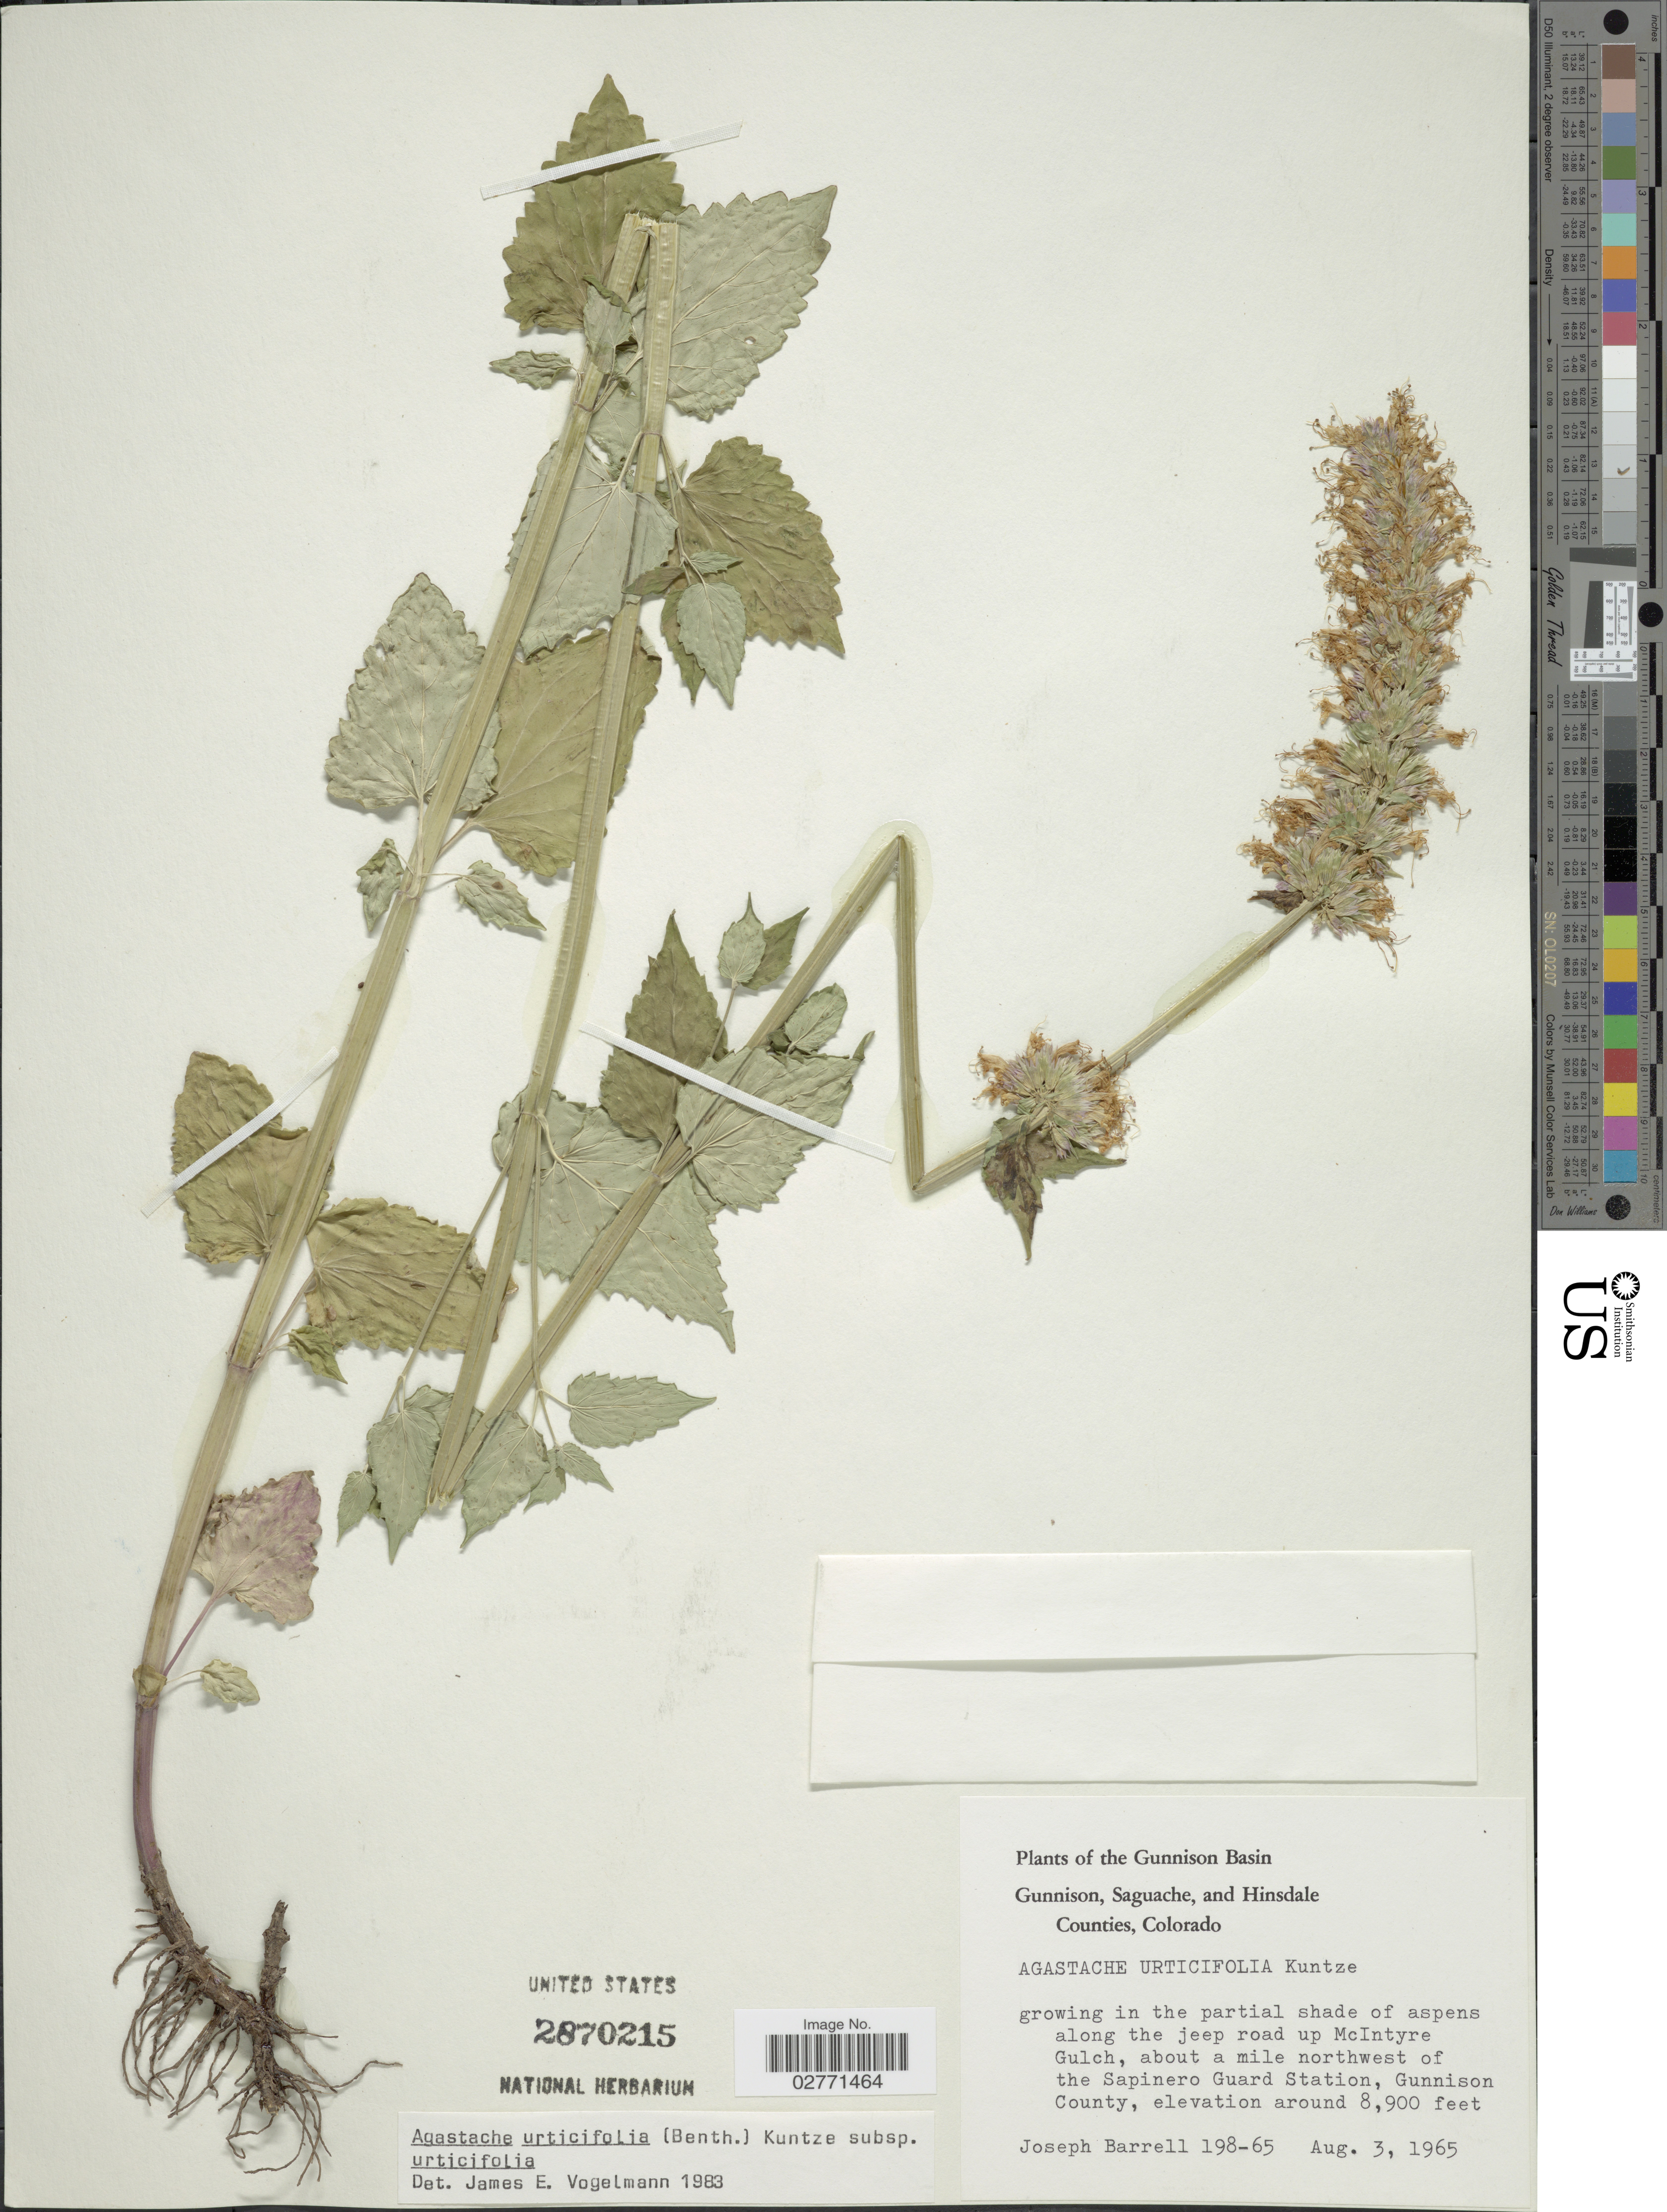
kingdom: Plantae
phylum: Tracheophyta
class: Magnoliopsida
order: Lamiales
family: Lamiaceae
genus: Agastache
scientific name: Agastache urticifolia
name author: (Benth.) Kuntze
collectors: J. Barrell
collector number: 198-65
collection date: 1965-08-03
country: United States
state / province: Colorado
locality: Gunnison Basin. Growing in the partial shade of aspens along the jeep road up McIntyre Gulch, about a mile northwest of the Sapinero Guard Station, Gunnison County.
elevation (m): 2713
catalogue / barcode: US 2870215